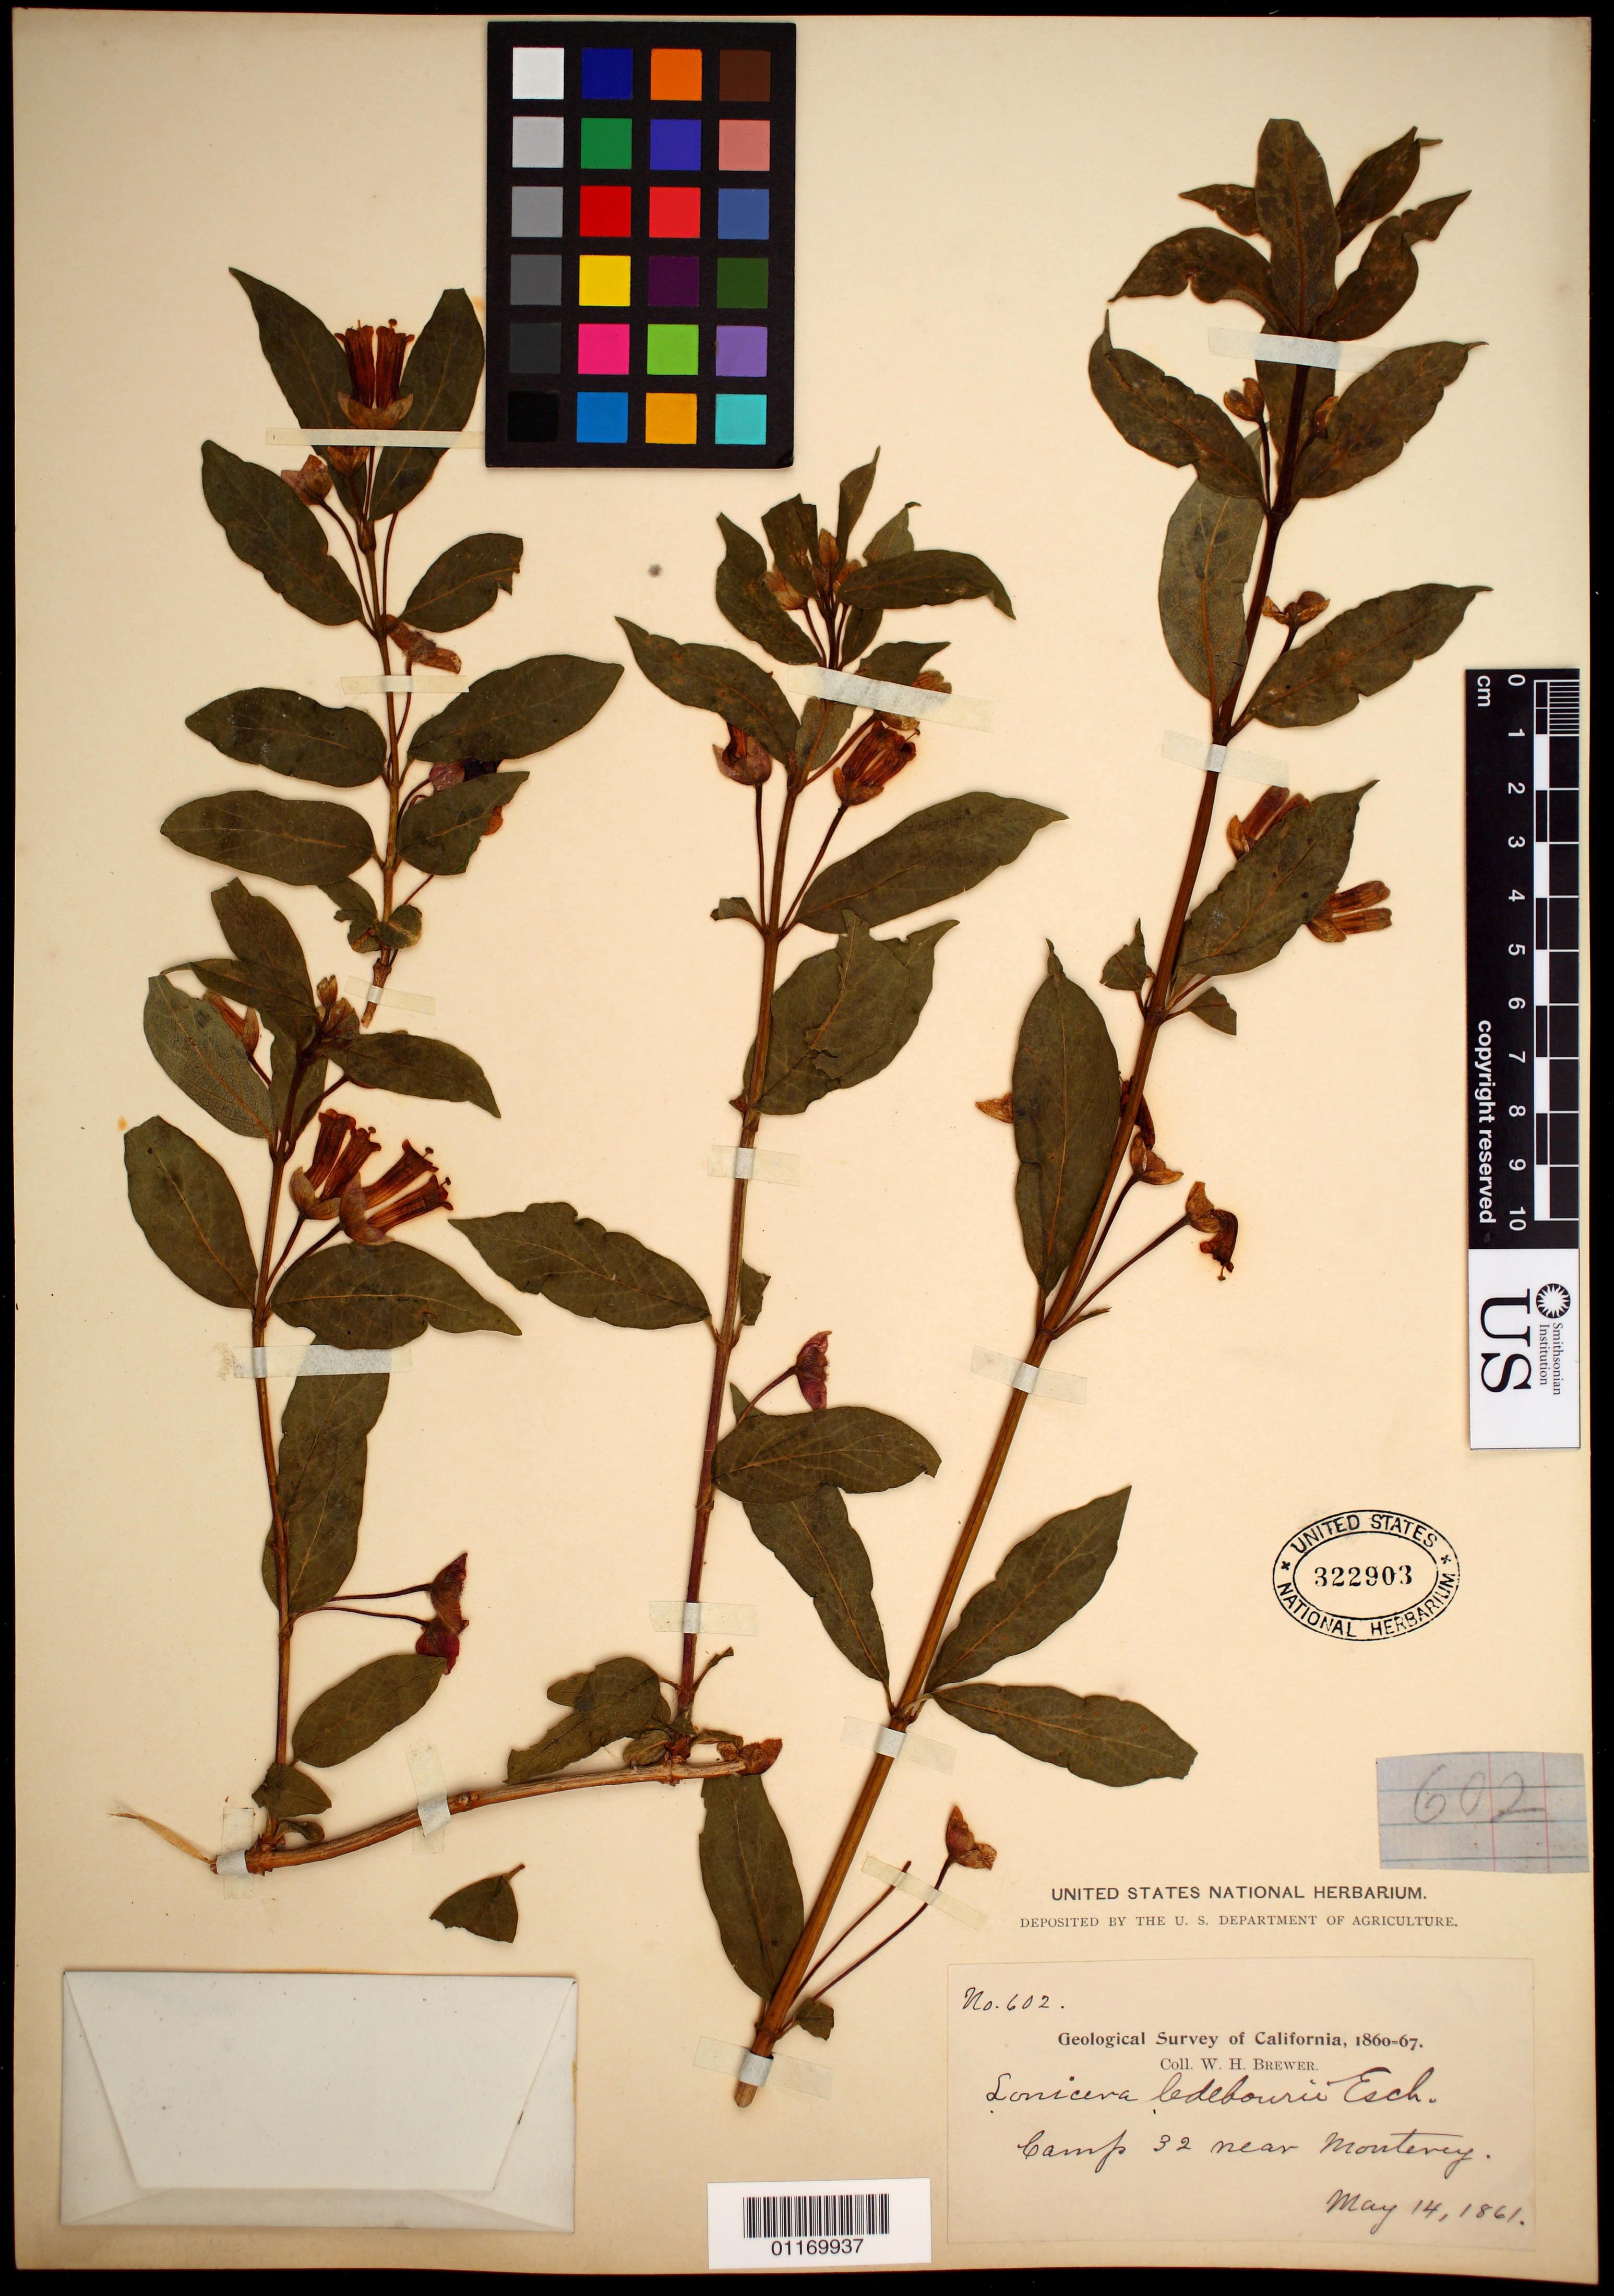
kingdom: Plantae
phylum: Tracheophyta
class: Magnoliopsida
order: Dipsacales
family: Caprifoliaceae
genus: Lonicera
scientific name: Lonicera ledebourii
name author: Eschsch.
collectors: W. H. Brewer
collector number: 602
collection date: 1861-05-14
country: United States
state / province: California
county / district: Monterey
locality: Camp 32 near Monterey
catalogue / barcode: US 322903